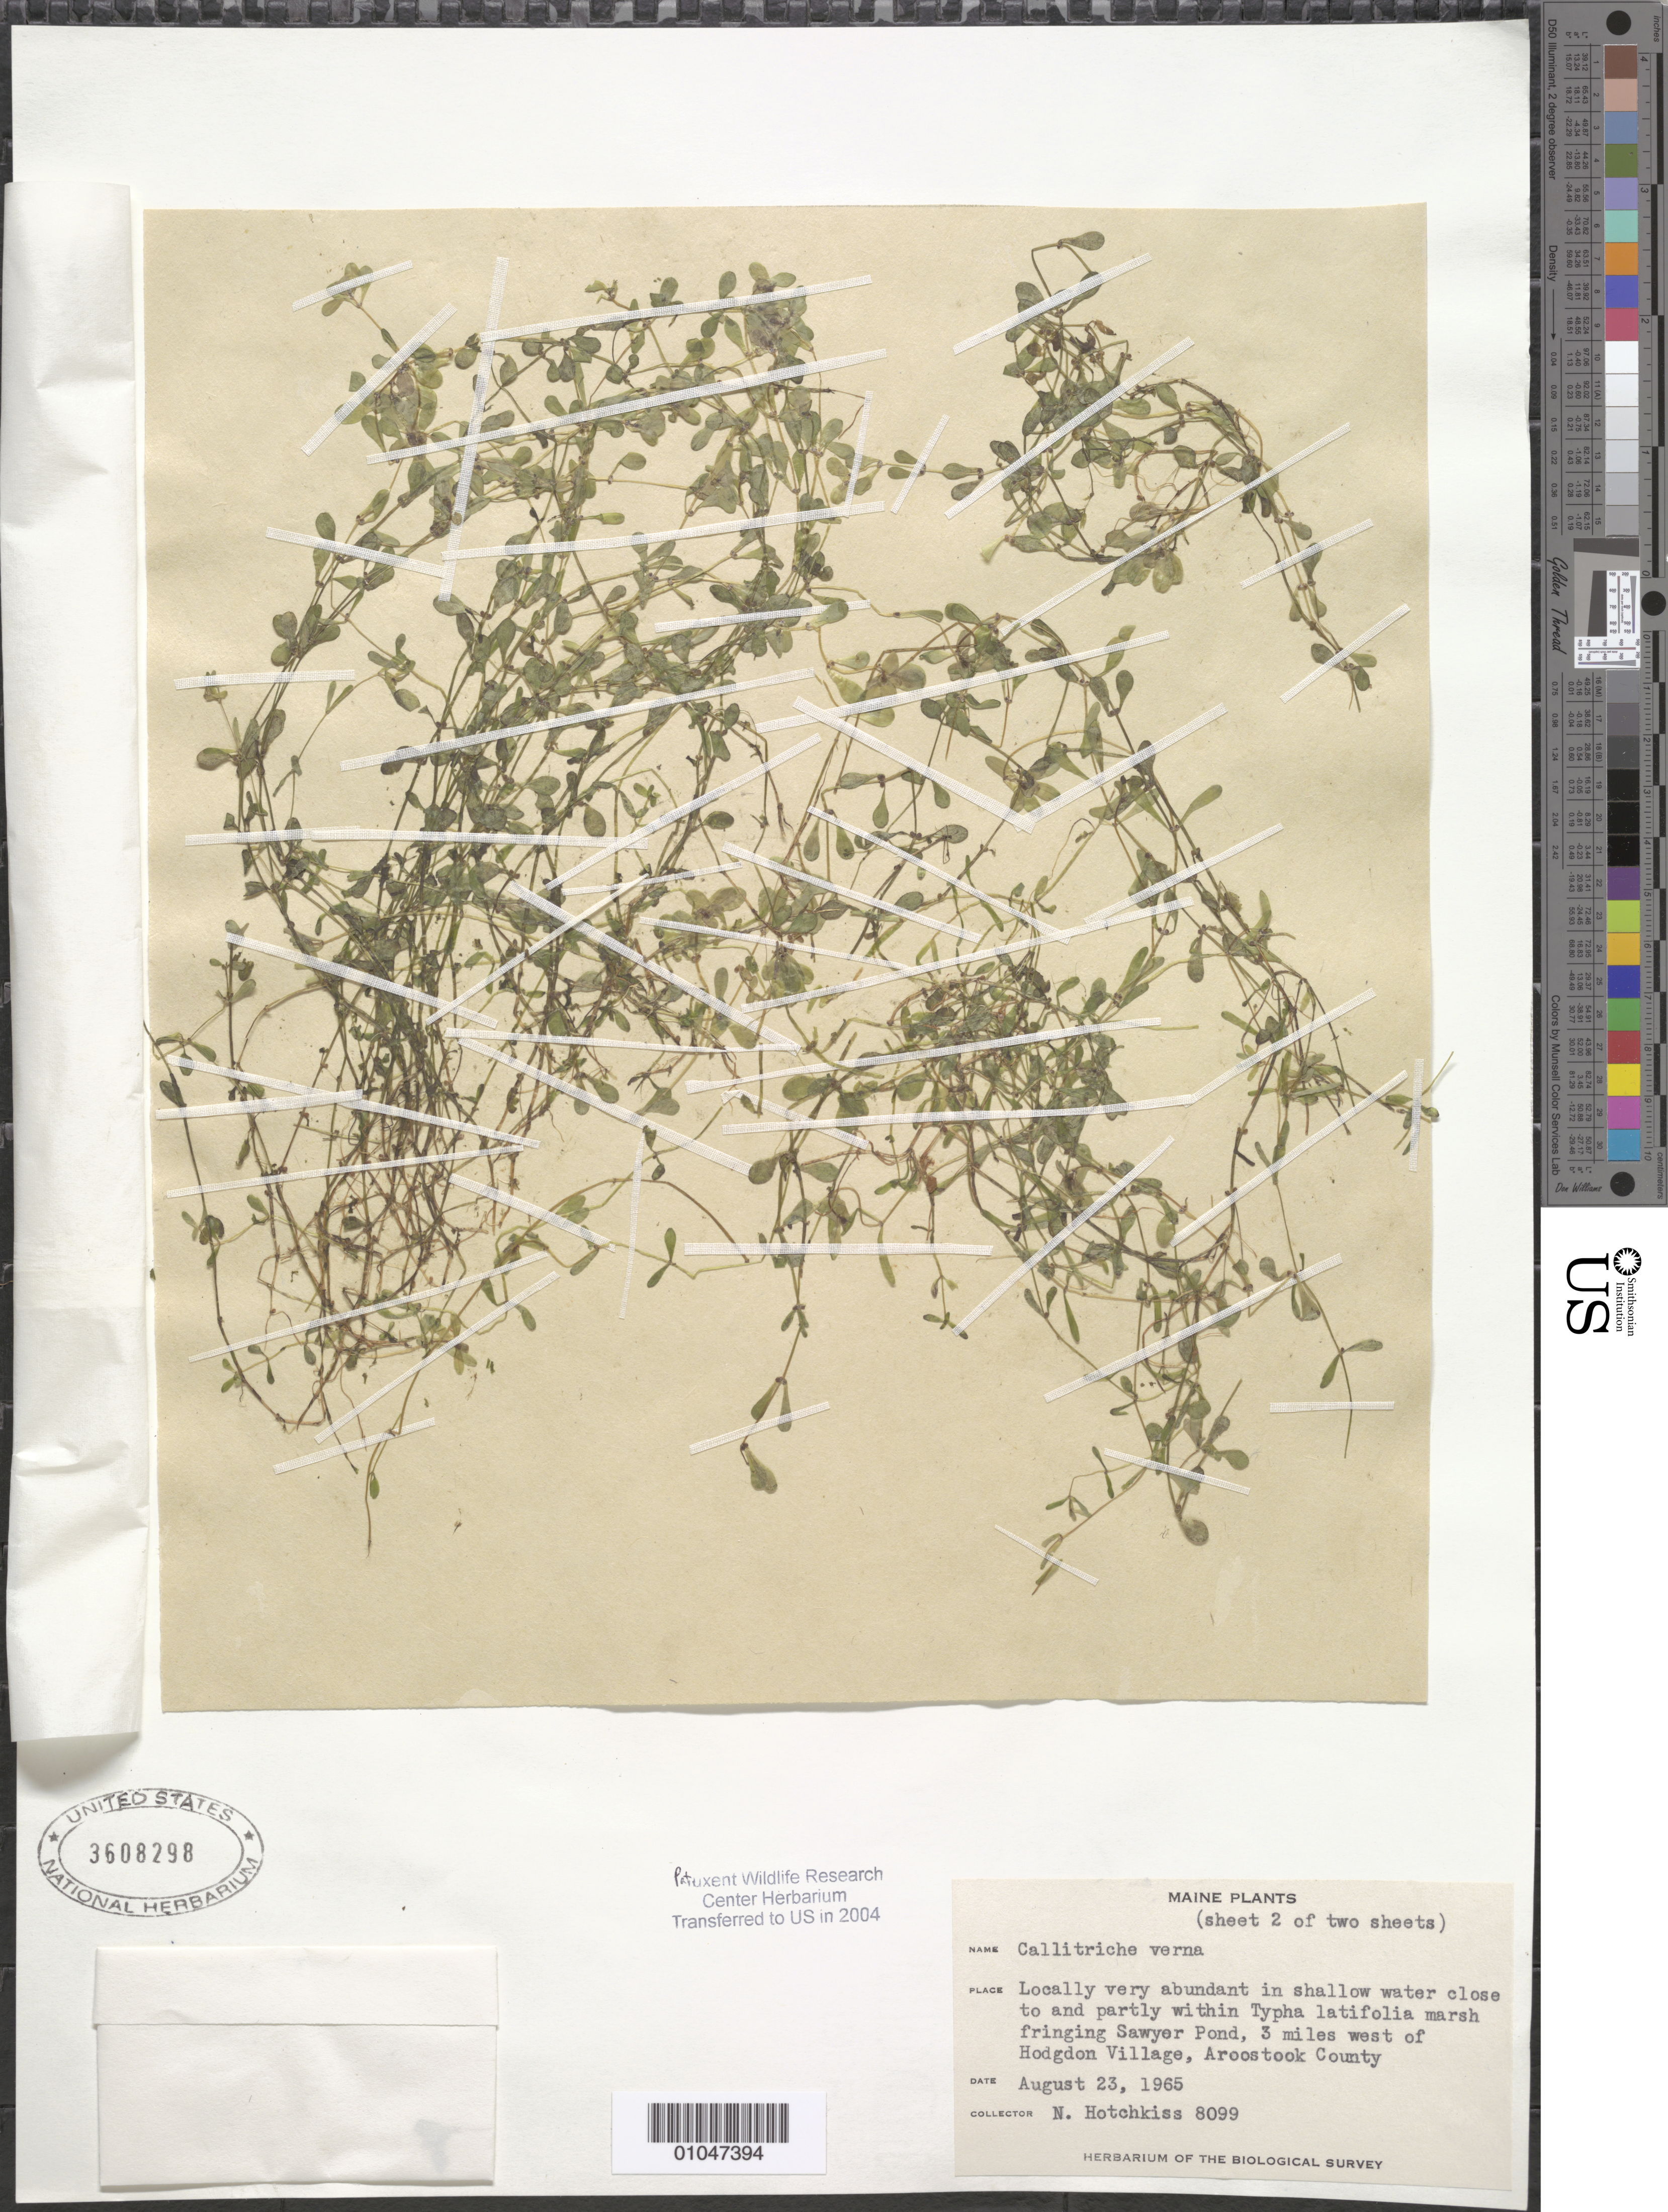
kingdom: Plantae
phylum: Tracheophyta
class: Magnoliopsida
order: Lamiales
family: Plantaginaceae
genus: Callitriche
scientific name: Callitriche verna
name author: L.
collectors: N. Hotchkiss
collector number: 8099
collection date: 1965-08-23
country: United States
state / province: Maine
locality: Marsh fringing Sawyer Pond, 3 miles west of Hogdon Village, Aroostook County.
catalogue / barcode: US 3608298